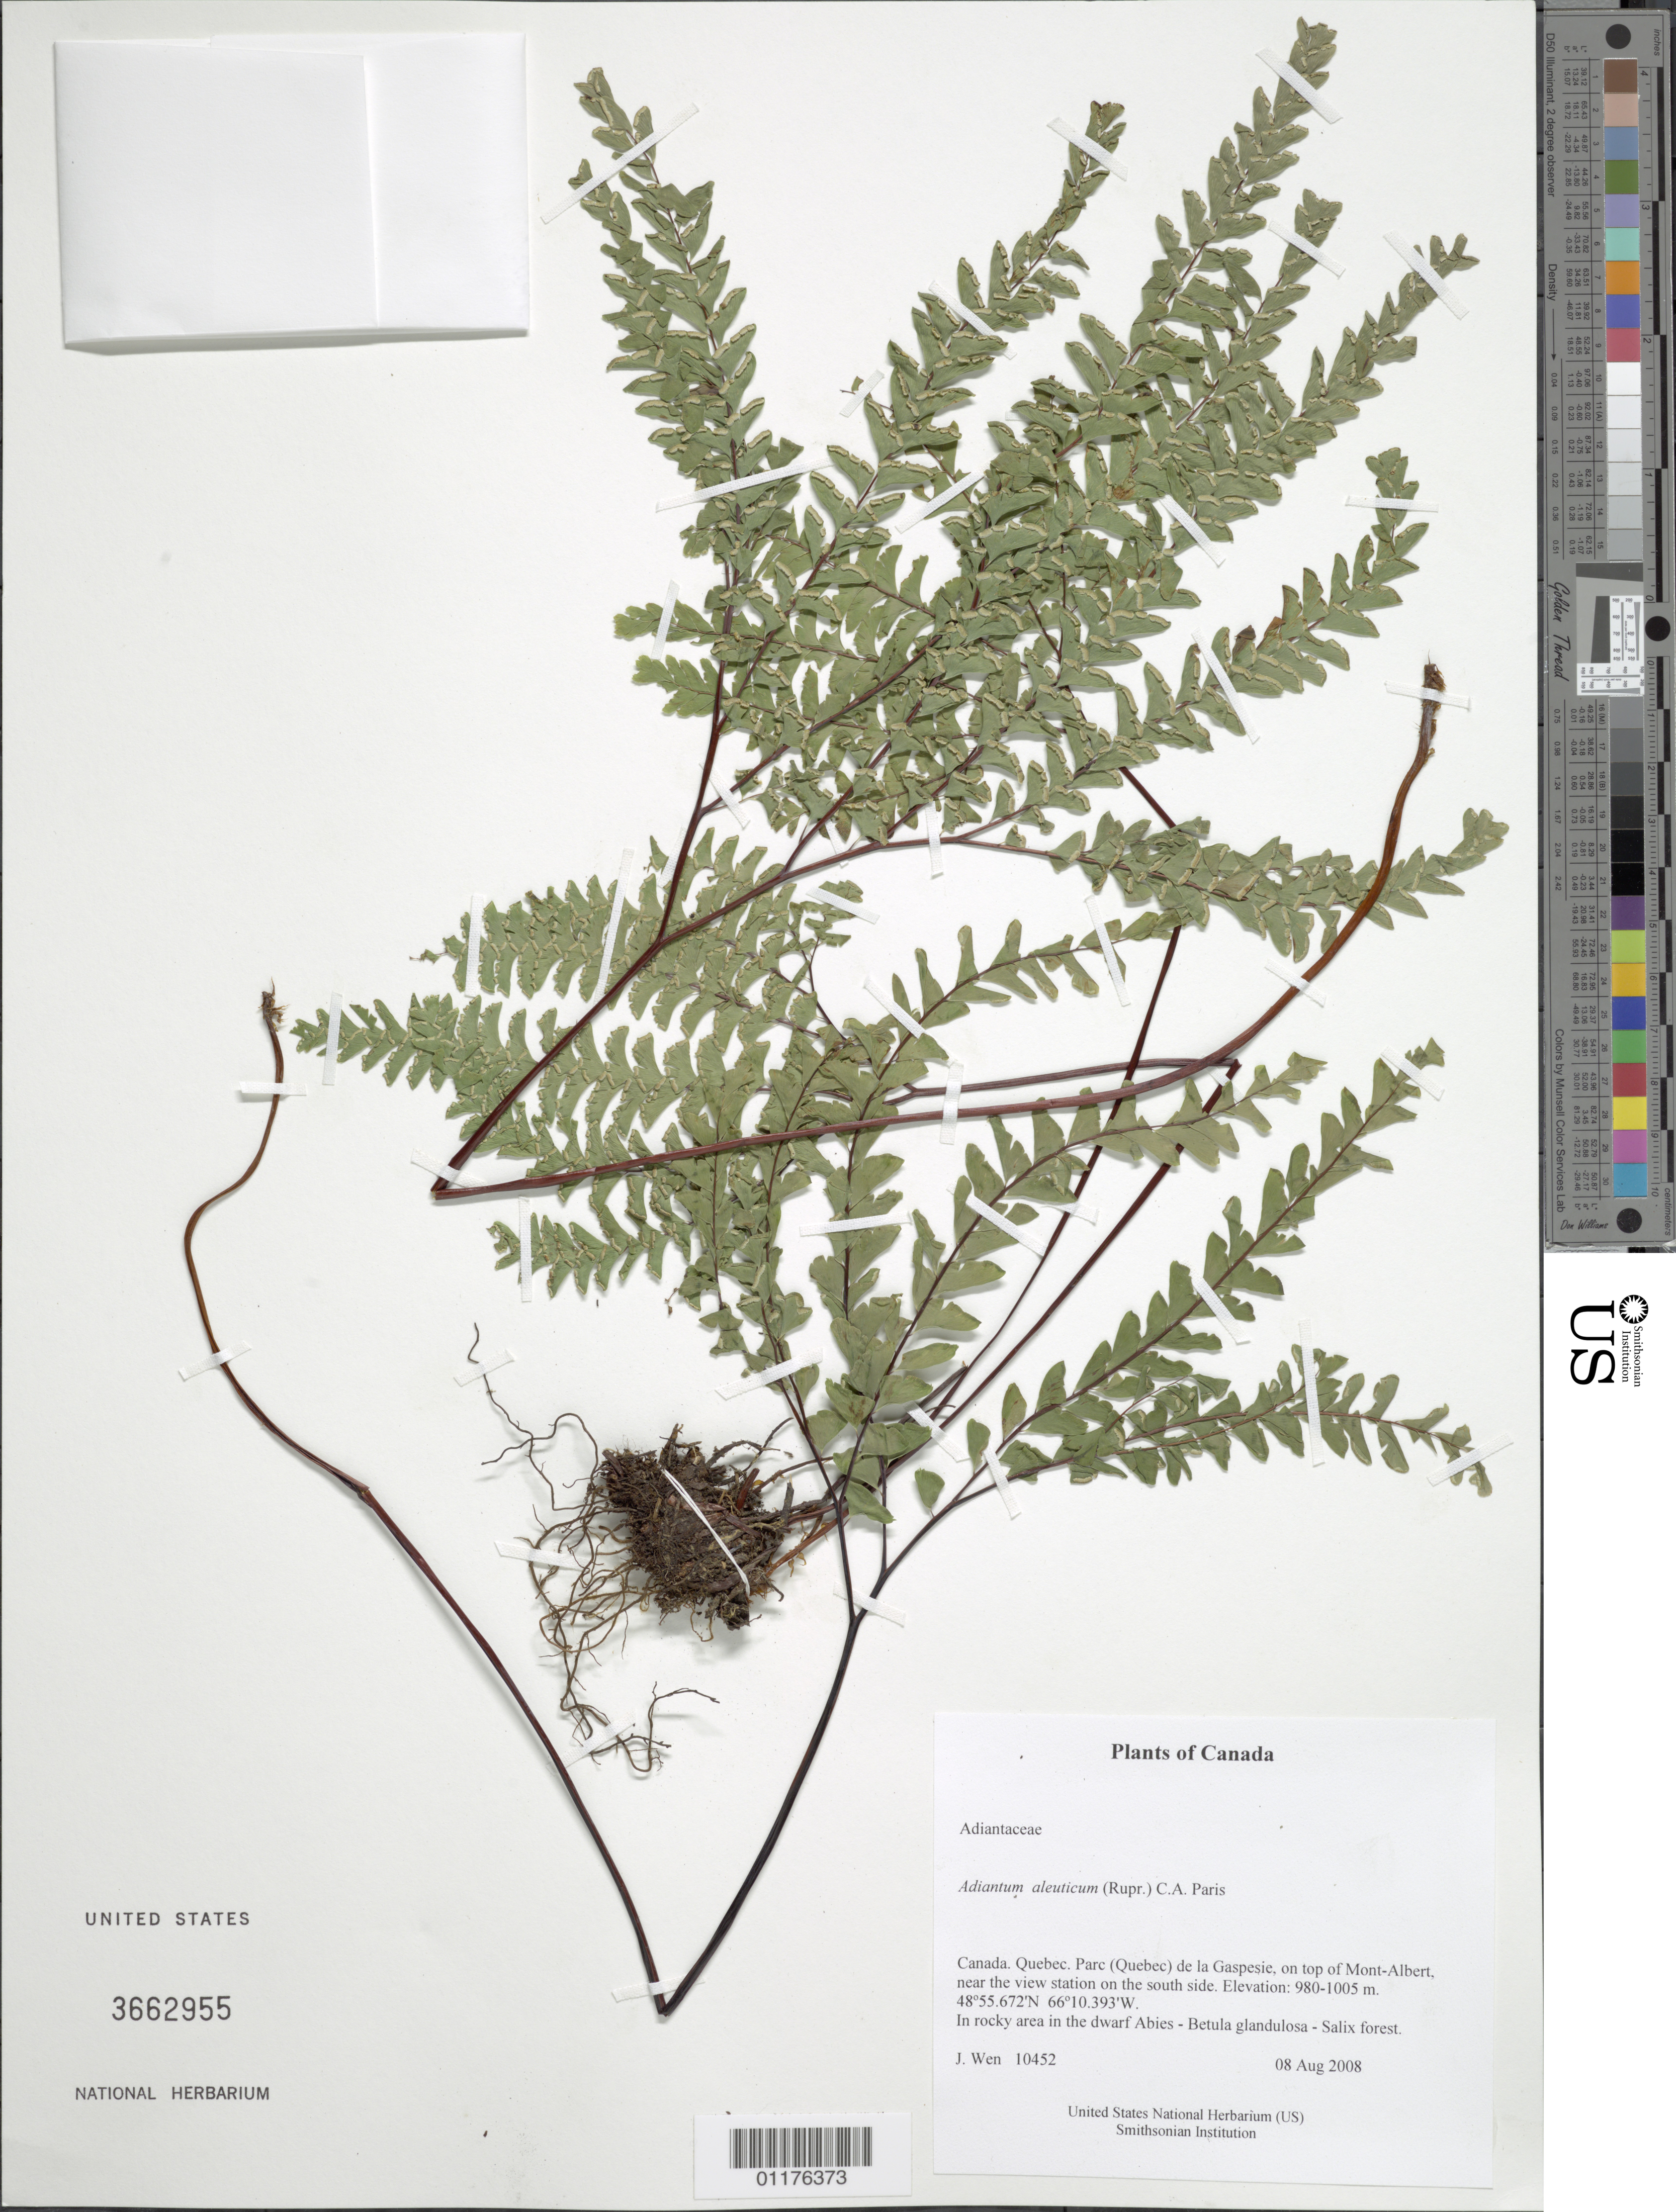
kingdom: Plantae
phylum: Tracheophyta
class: Polypodiopsida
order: Polypodiales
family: Pteridaceae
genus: Adiantum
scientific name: Adiantum pedatum subsp. aleuticum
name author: (Rupr.) Calder & Roy L. Taylor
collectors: J. Wen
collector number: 10452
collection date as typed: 08 Aug 2008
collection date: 2008-08-08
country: Canada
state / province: Quebec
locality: Parc (Quebec) de la Gaspesie, on top of Mont-Albert, near the view station on the south side.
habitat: In rocky area in the dwarf Abies - Betula glandulosa - Salix forest.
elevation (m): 980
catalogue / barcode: US 3662955